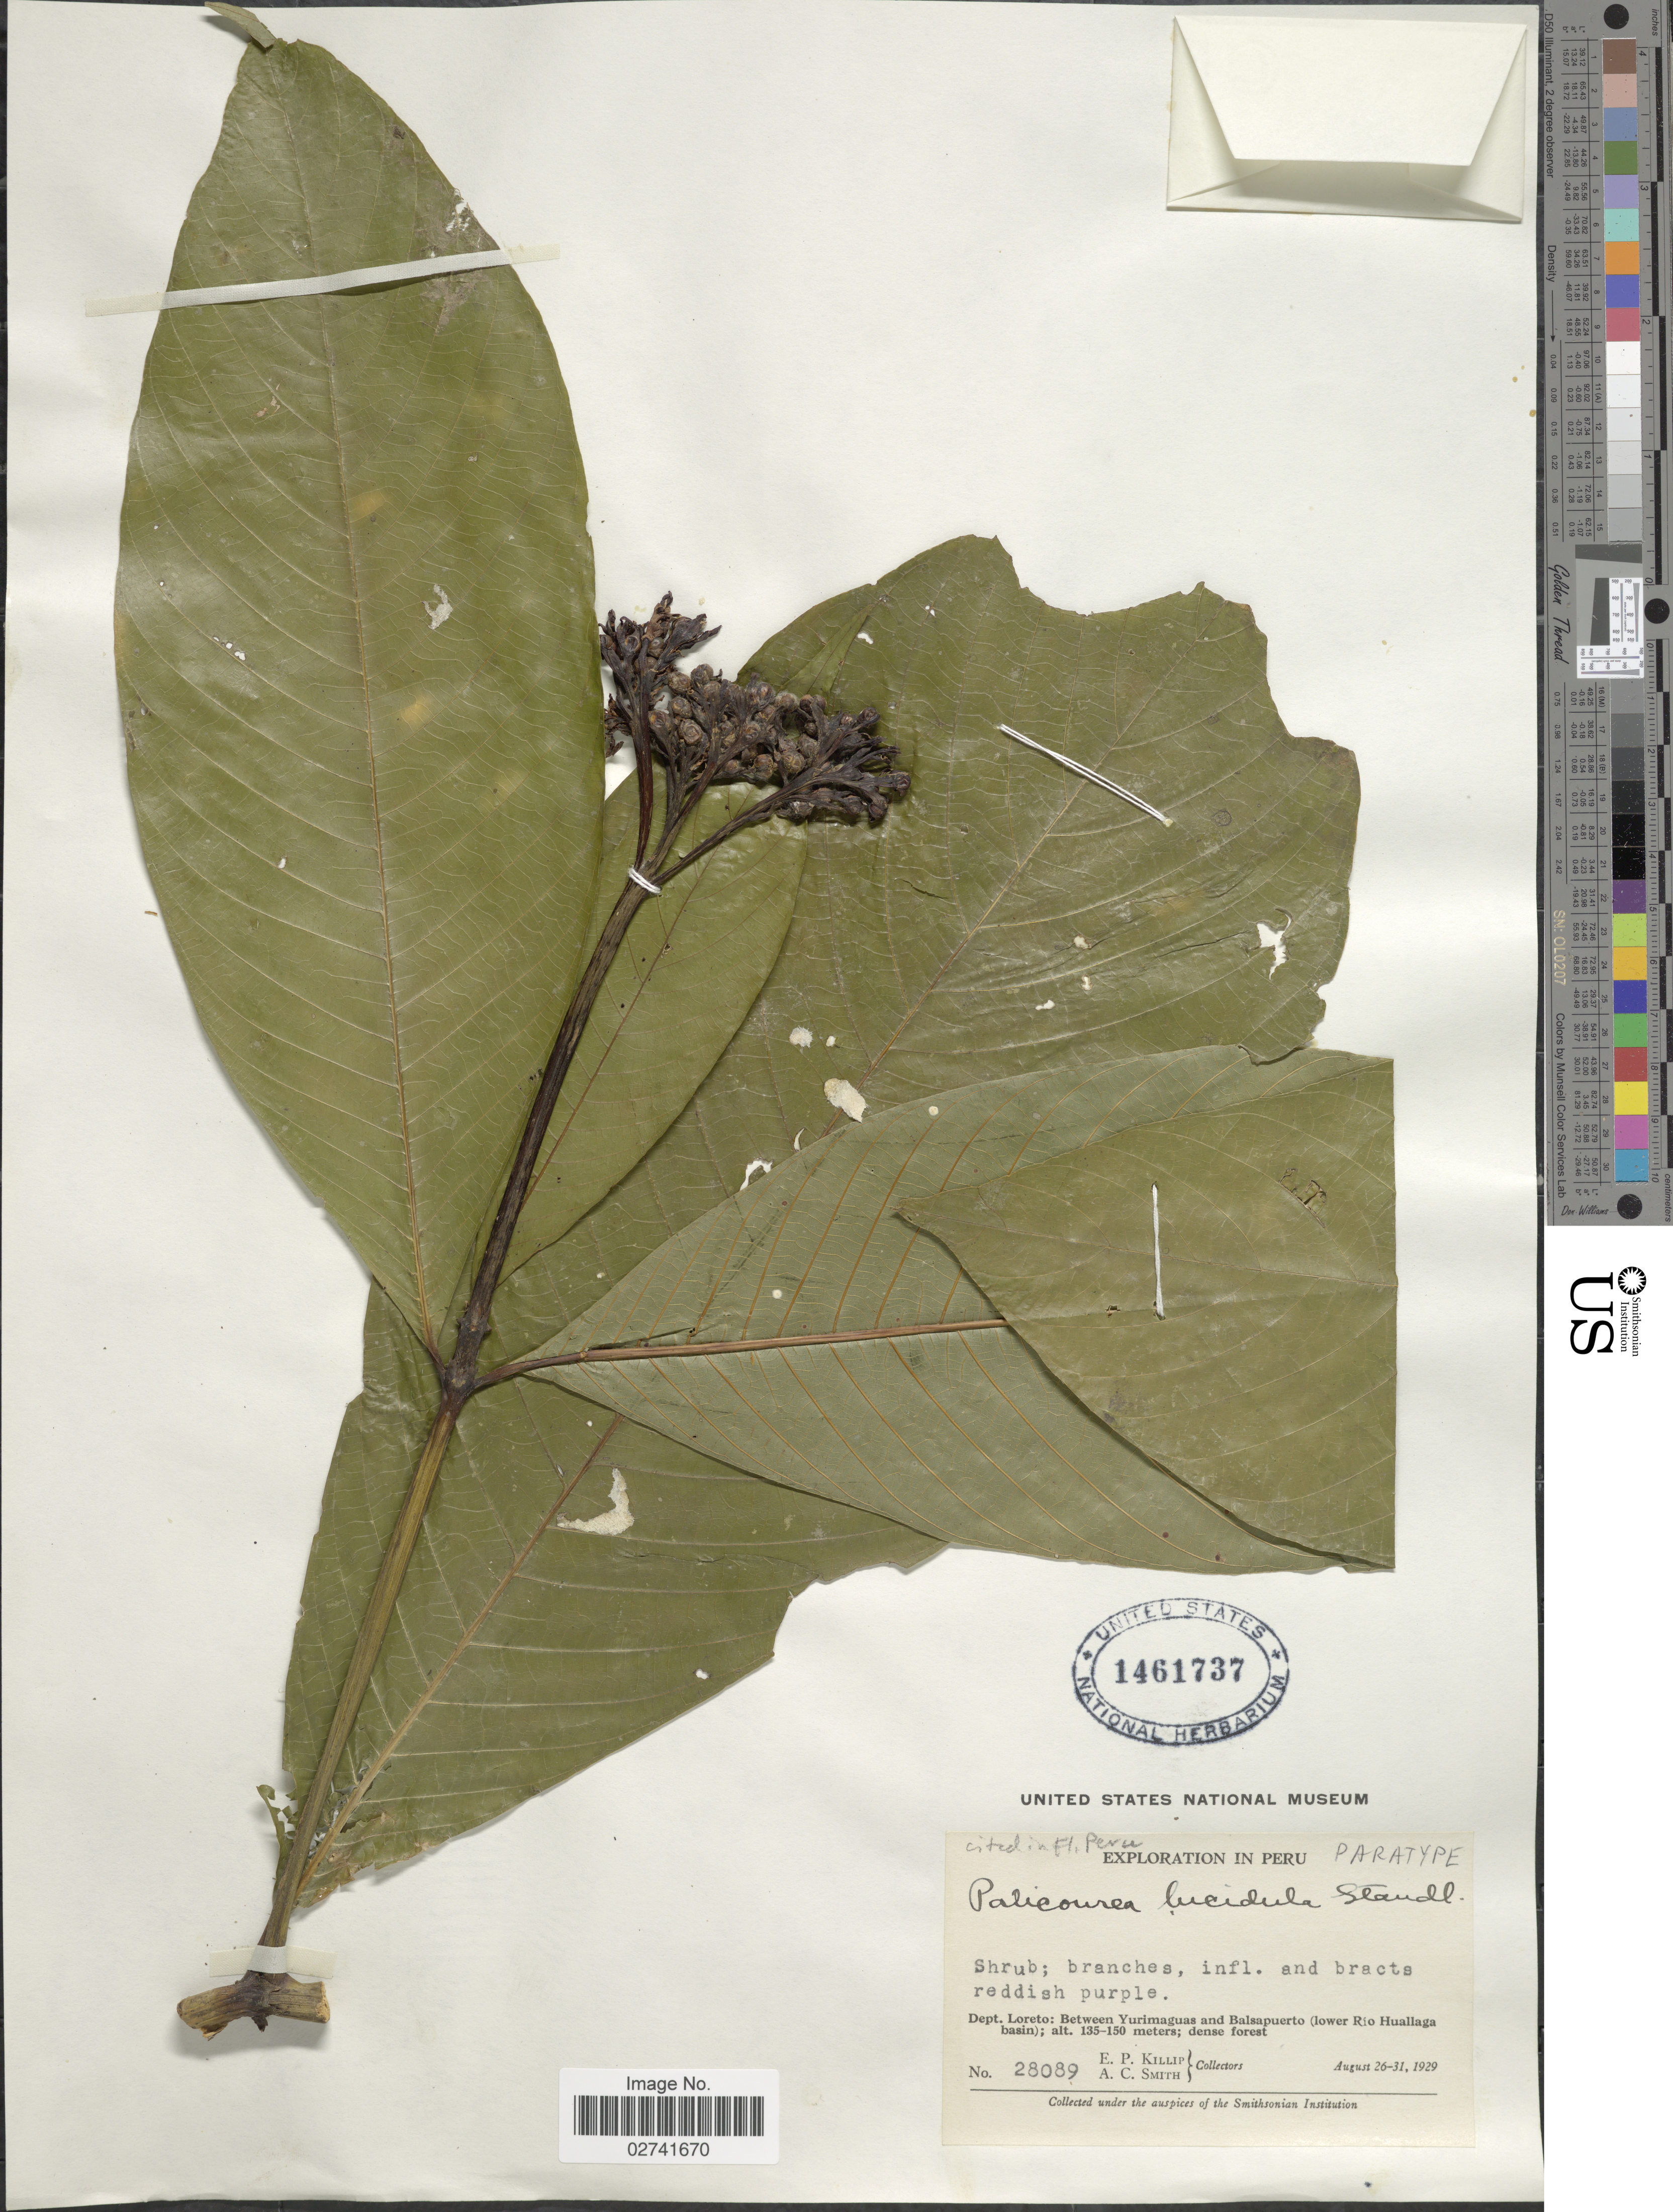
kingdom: Plantae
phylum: Tracheophyta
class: Magnoliopsida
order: Gentianales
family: Rubiaceae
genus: Palicourea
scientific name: Palicourea lucidula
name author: Standl.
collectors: E. P. Killip & A. C. Smith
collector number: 28089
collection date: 1929-08-26/1929-08-31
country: Peru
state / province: Loreto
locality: Dept. Loreto: Between Yurimaguas and Balsapuerto (lower Río Huallaga basin); dense forest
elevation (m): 135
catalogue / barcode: US 1461737